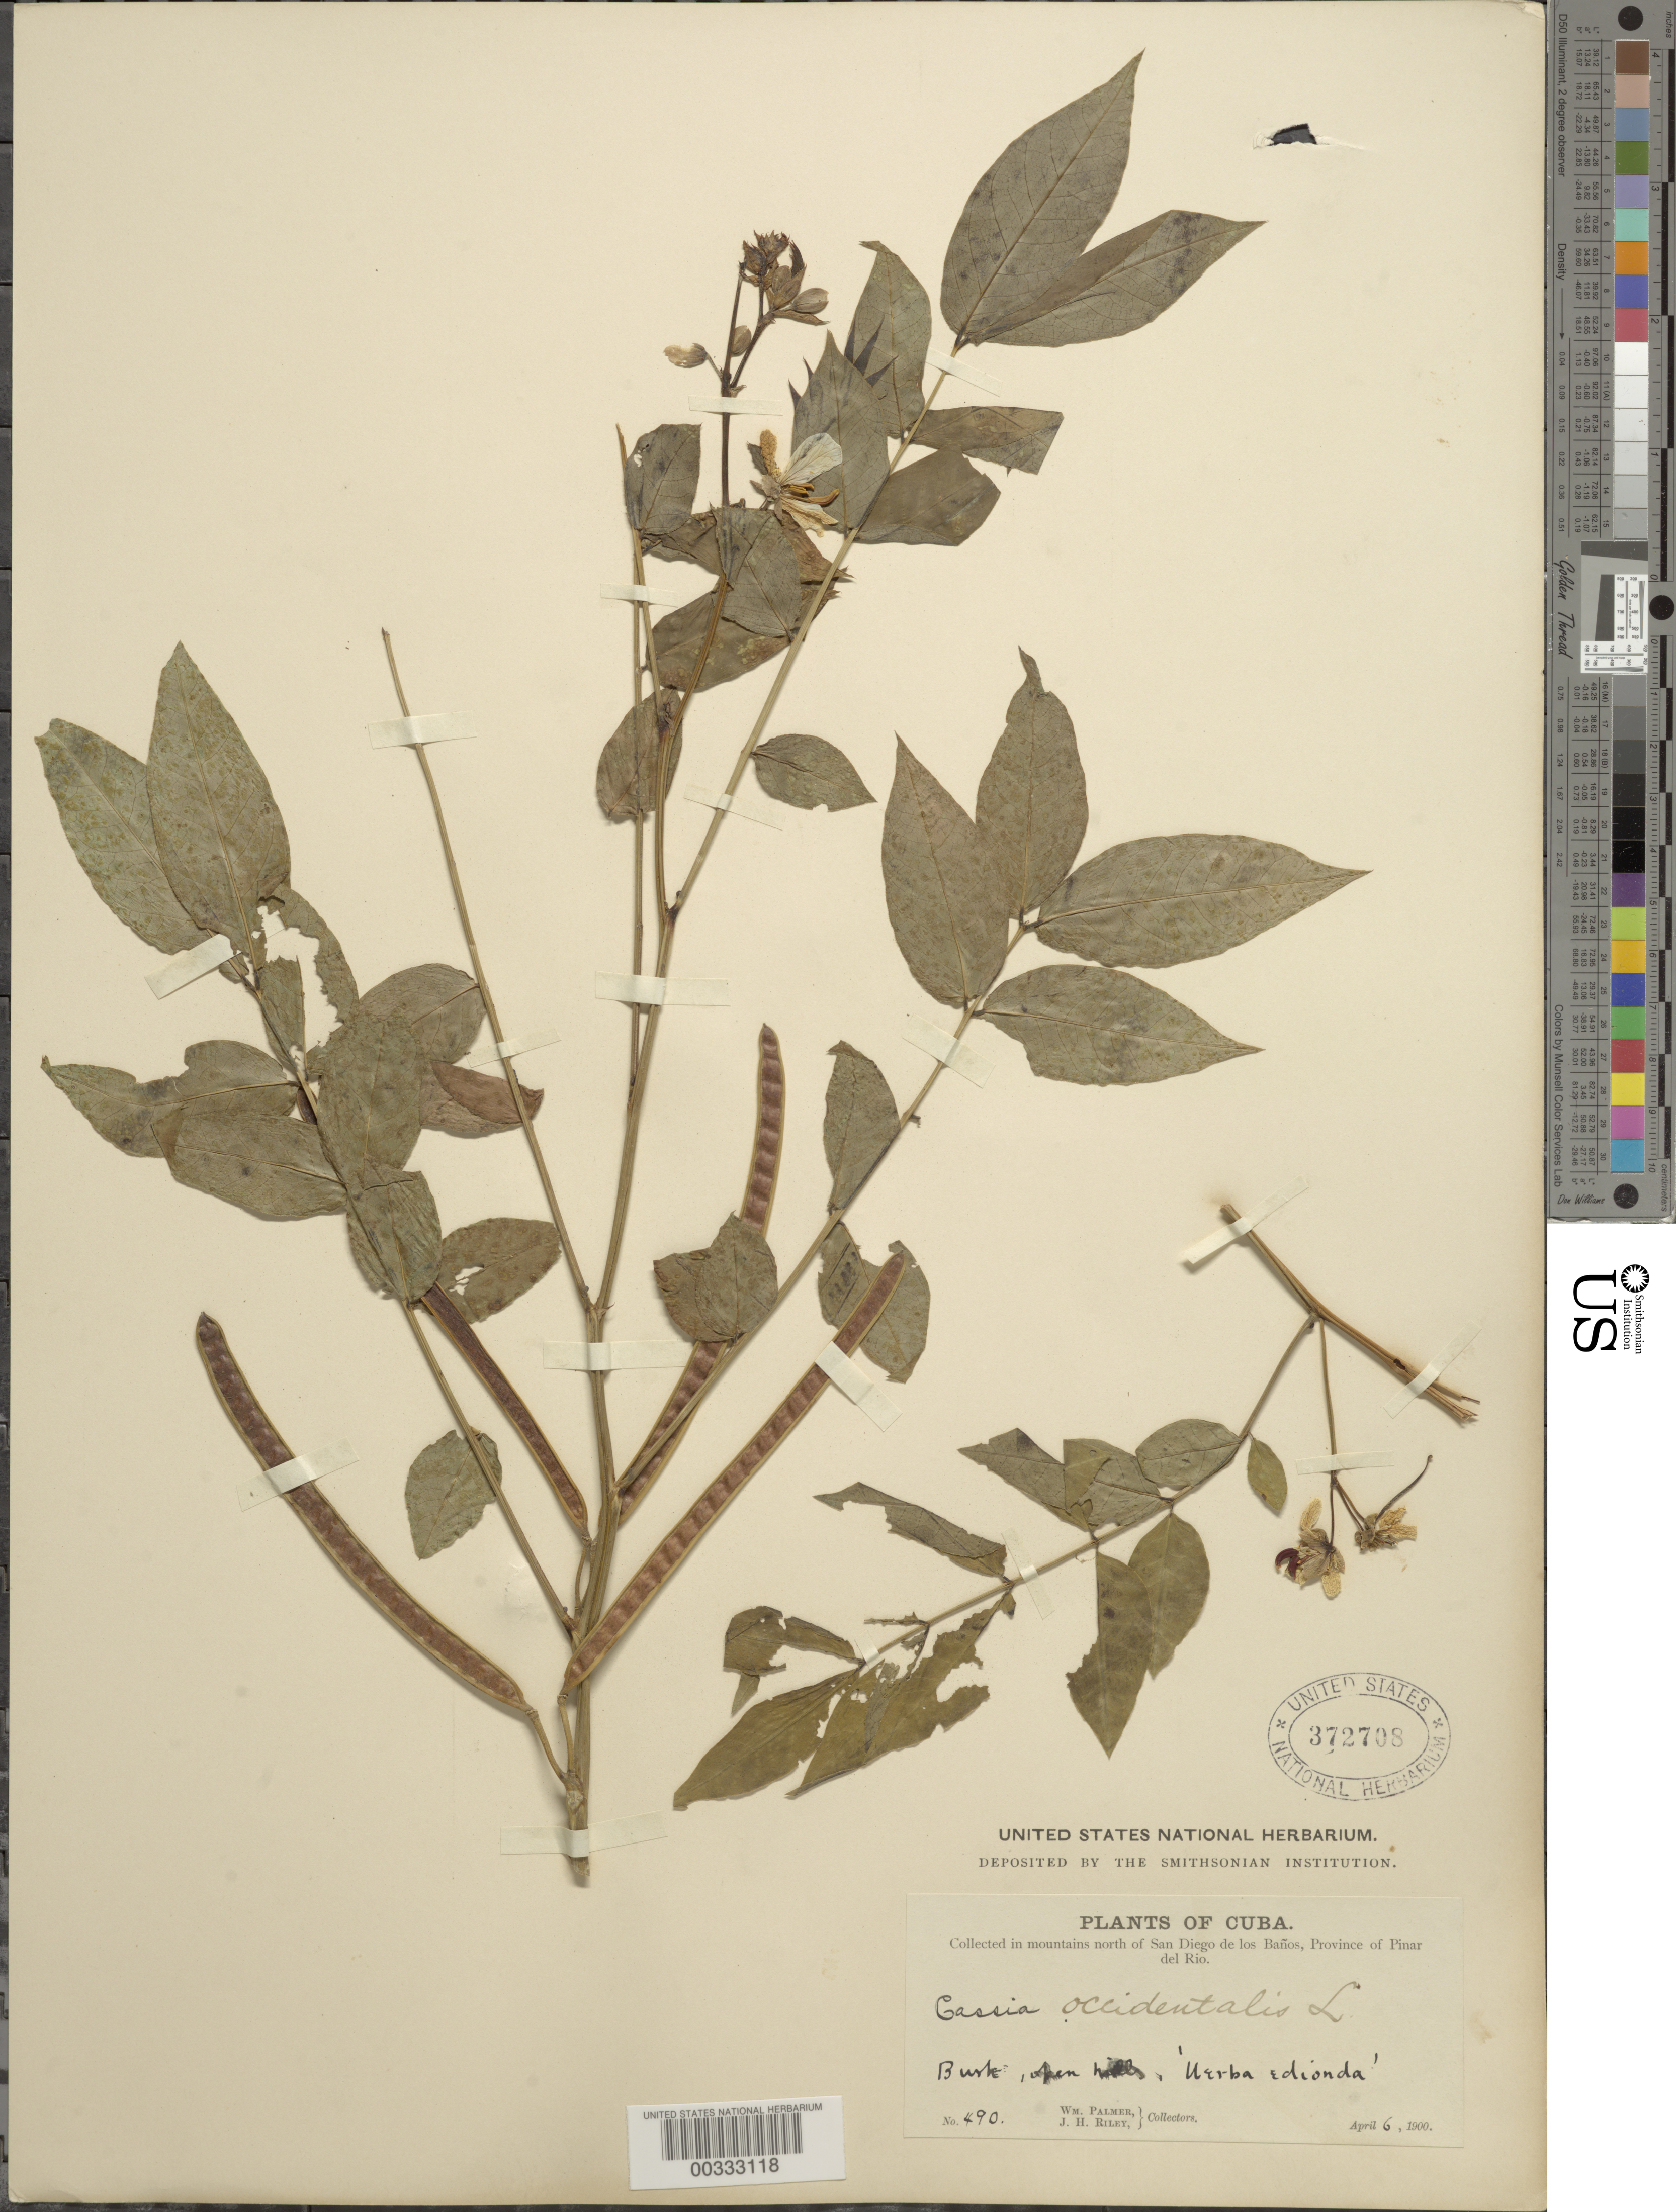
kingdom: Plantae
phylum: Tracheophyta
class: Magnoliopsida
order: Fabales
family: Fabaceae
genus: Senna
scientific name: Senna occidentalis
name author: (L.) Link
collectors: W. Palmer & J. H. Riley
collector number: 490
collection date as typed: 06 Apr 1900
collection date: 1900-04-06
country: Cuba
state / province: Pinar del Río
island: Greater Antilles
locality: N of san diego de los banos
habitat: In mountains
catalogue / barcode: US 372708